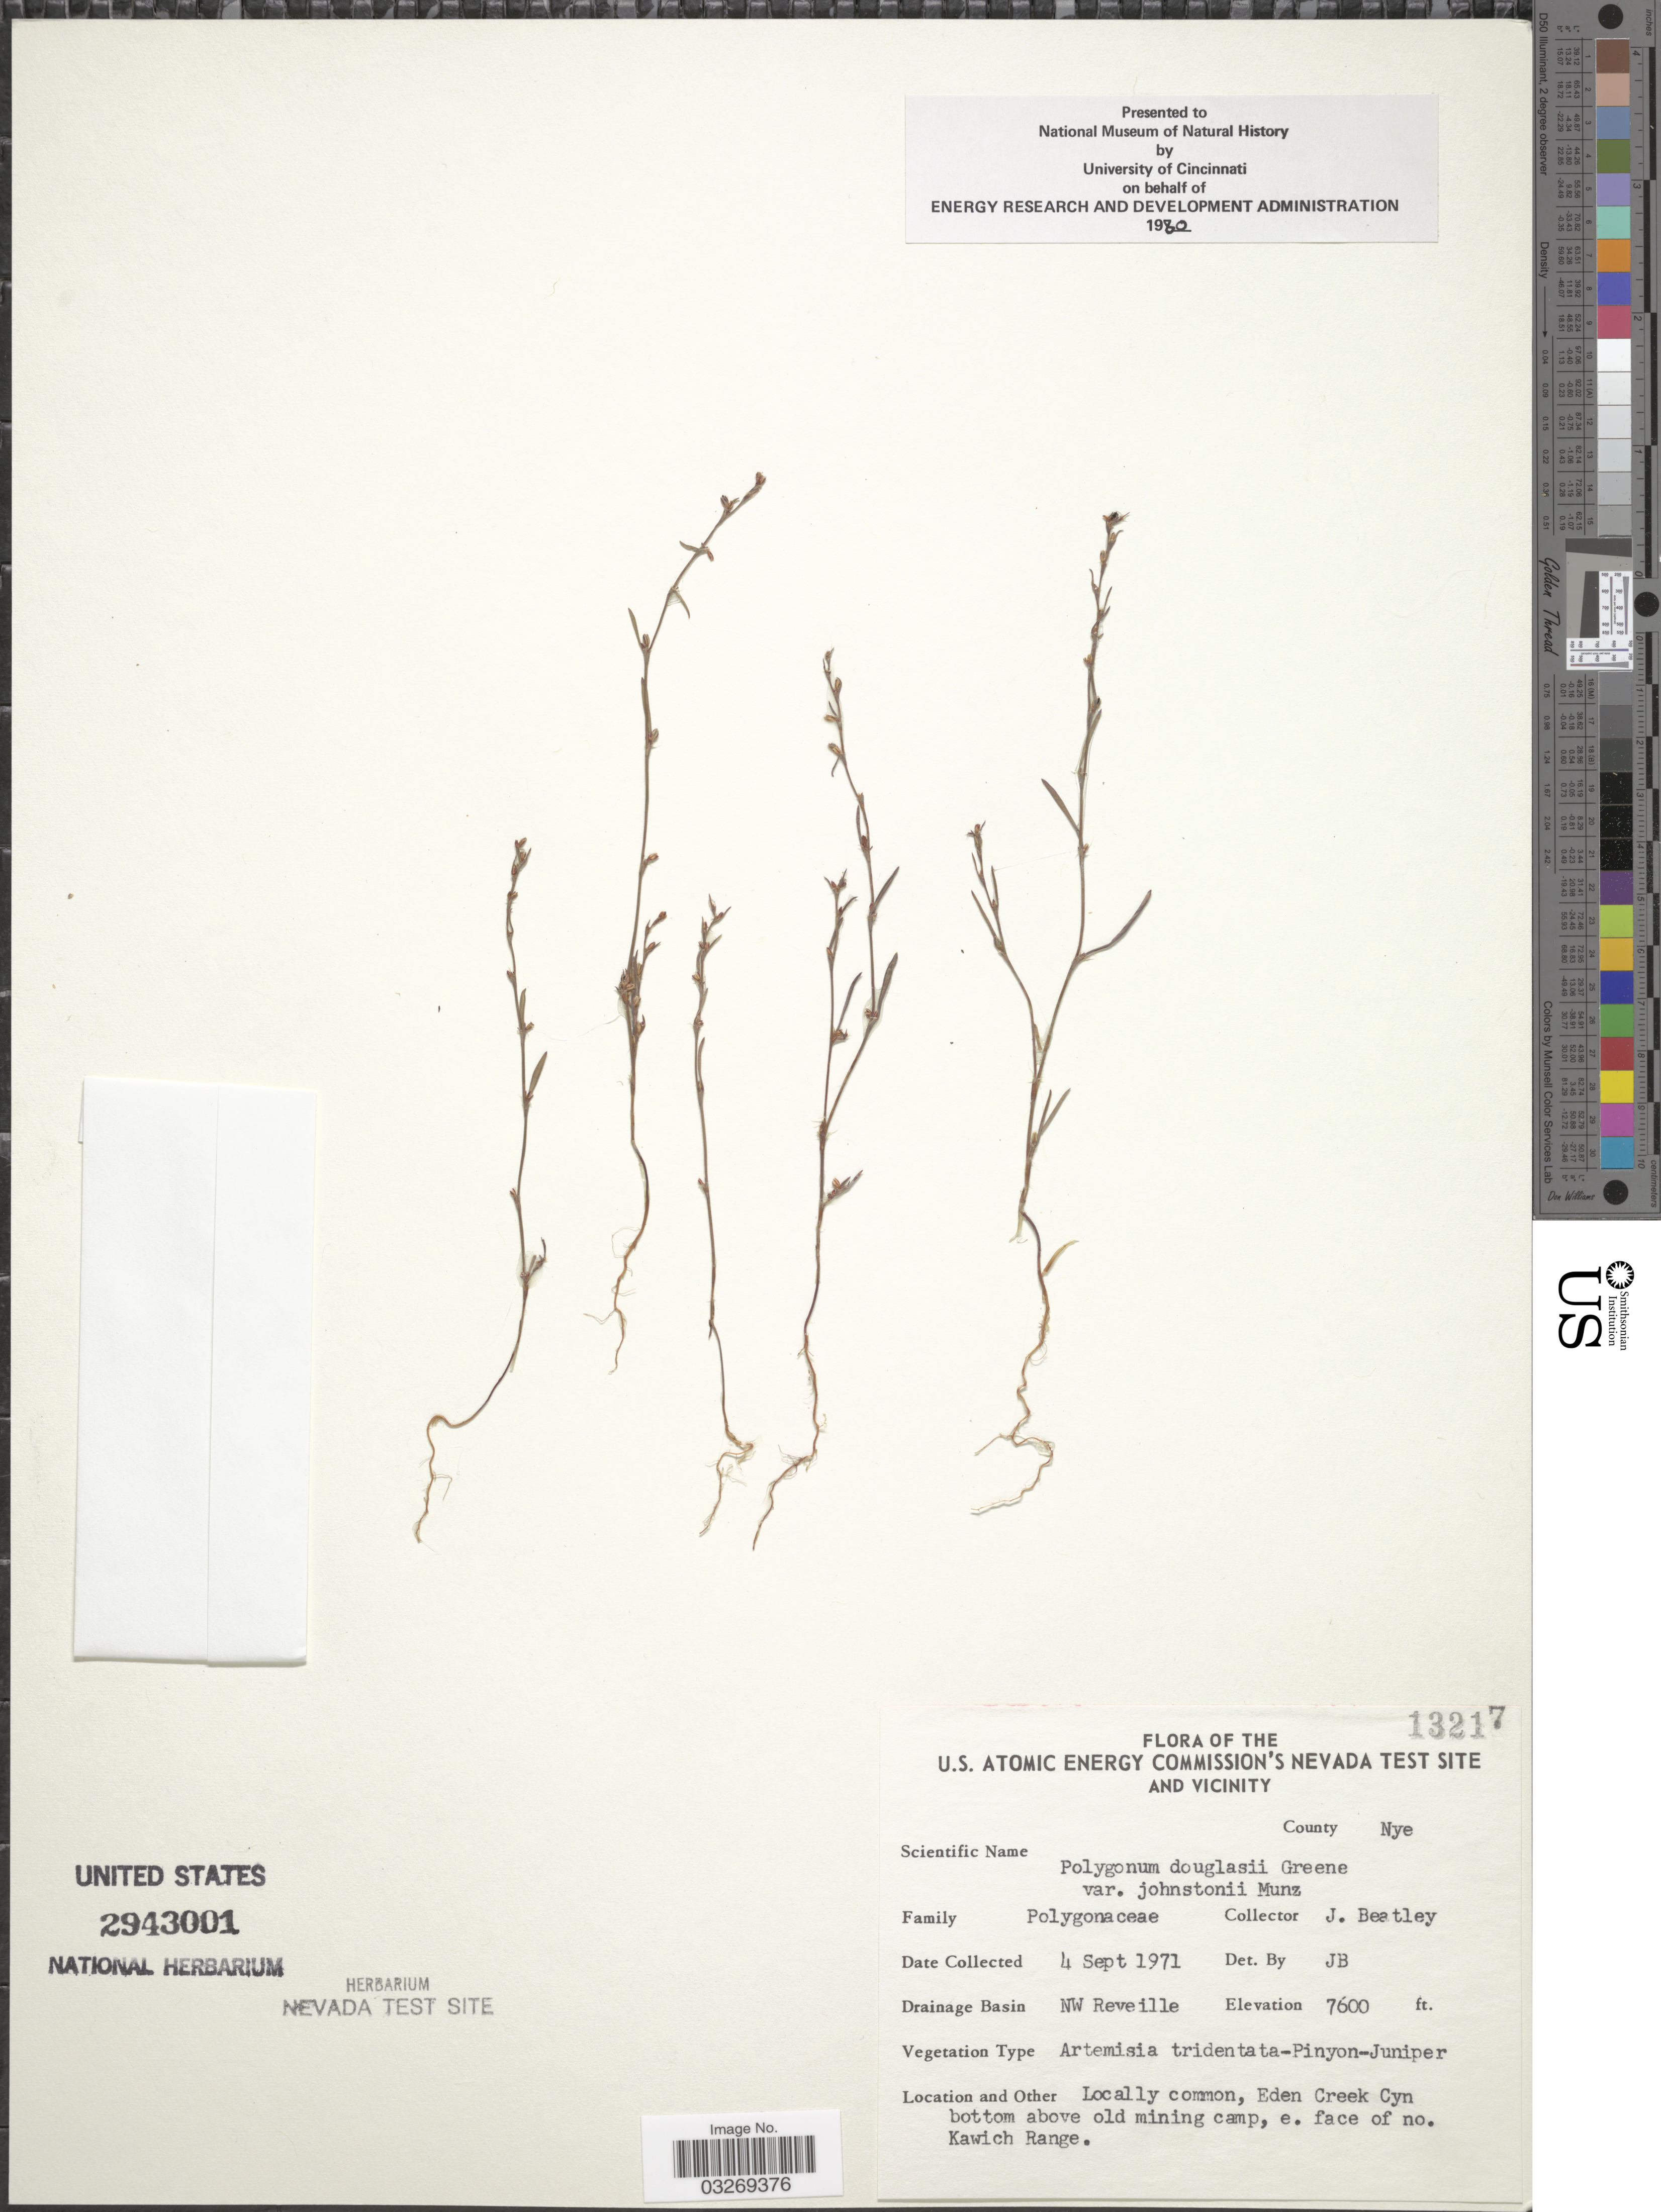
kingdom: Plantae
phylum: Tracheophyta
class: Magnoliopsida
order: Caryophyllales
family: Polygonaceae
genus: Polygonum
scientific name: Polygonum douglasii var. johnstonii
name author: Munz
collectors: J. C. Beatley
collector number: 13217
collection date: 1971-09-04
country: United States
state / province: Nevada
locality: U.S. Atomic Energy Commission's Nevada Test Site and Vicinity. County Nye, Drainage Basin NW Reveille, Eden Creek Cyn bottom above old mining camp, e. face of no. Kawich Range.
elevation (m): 2316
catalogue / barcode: US 2943001